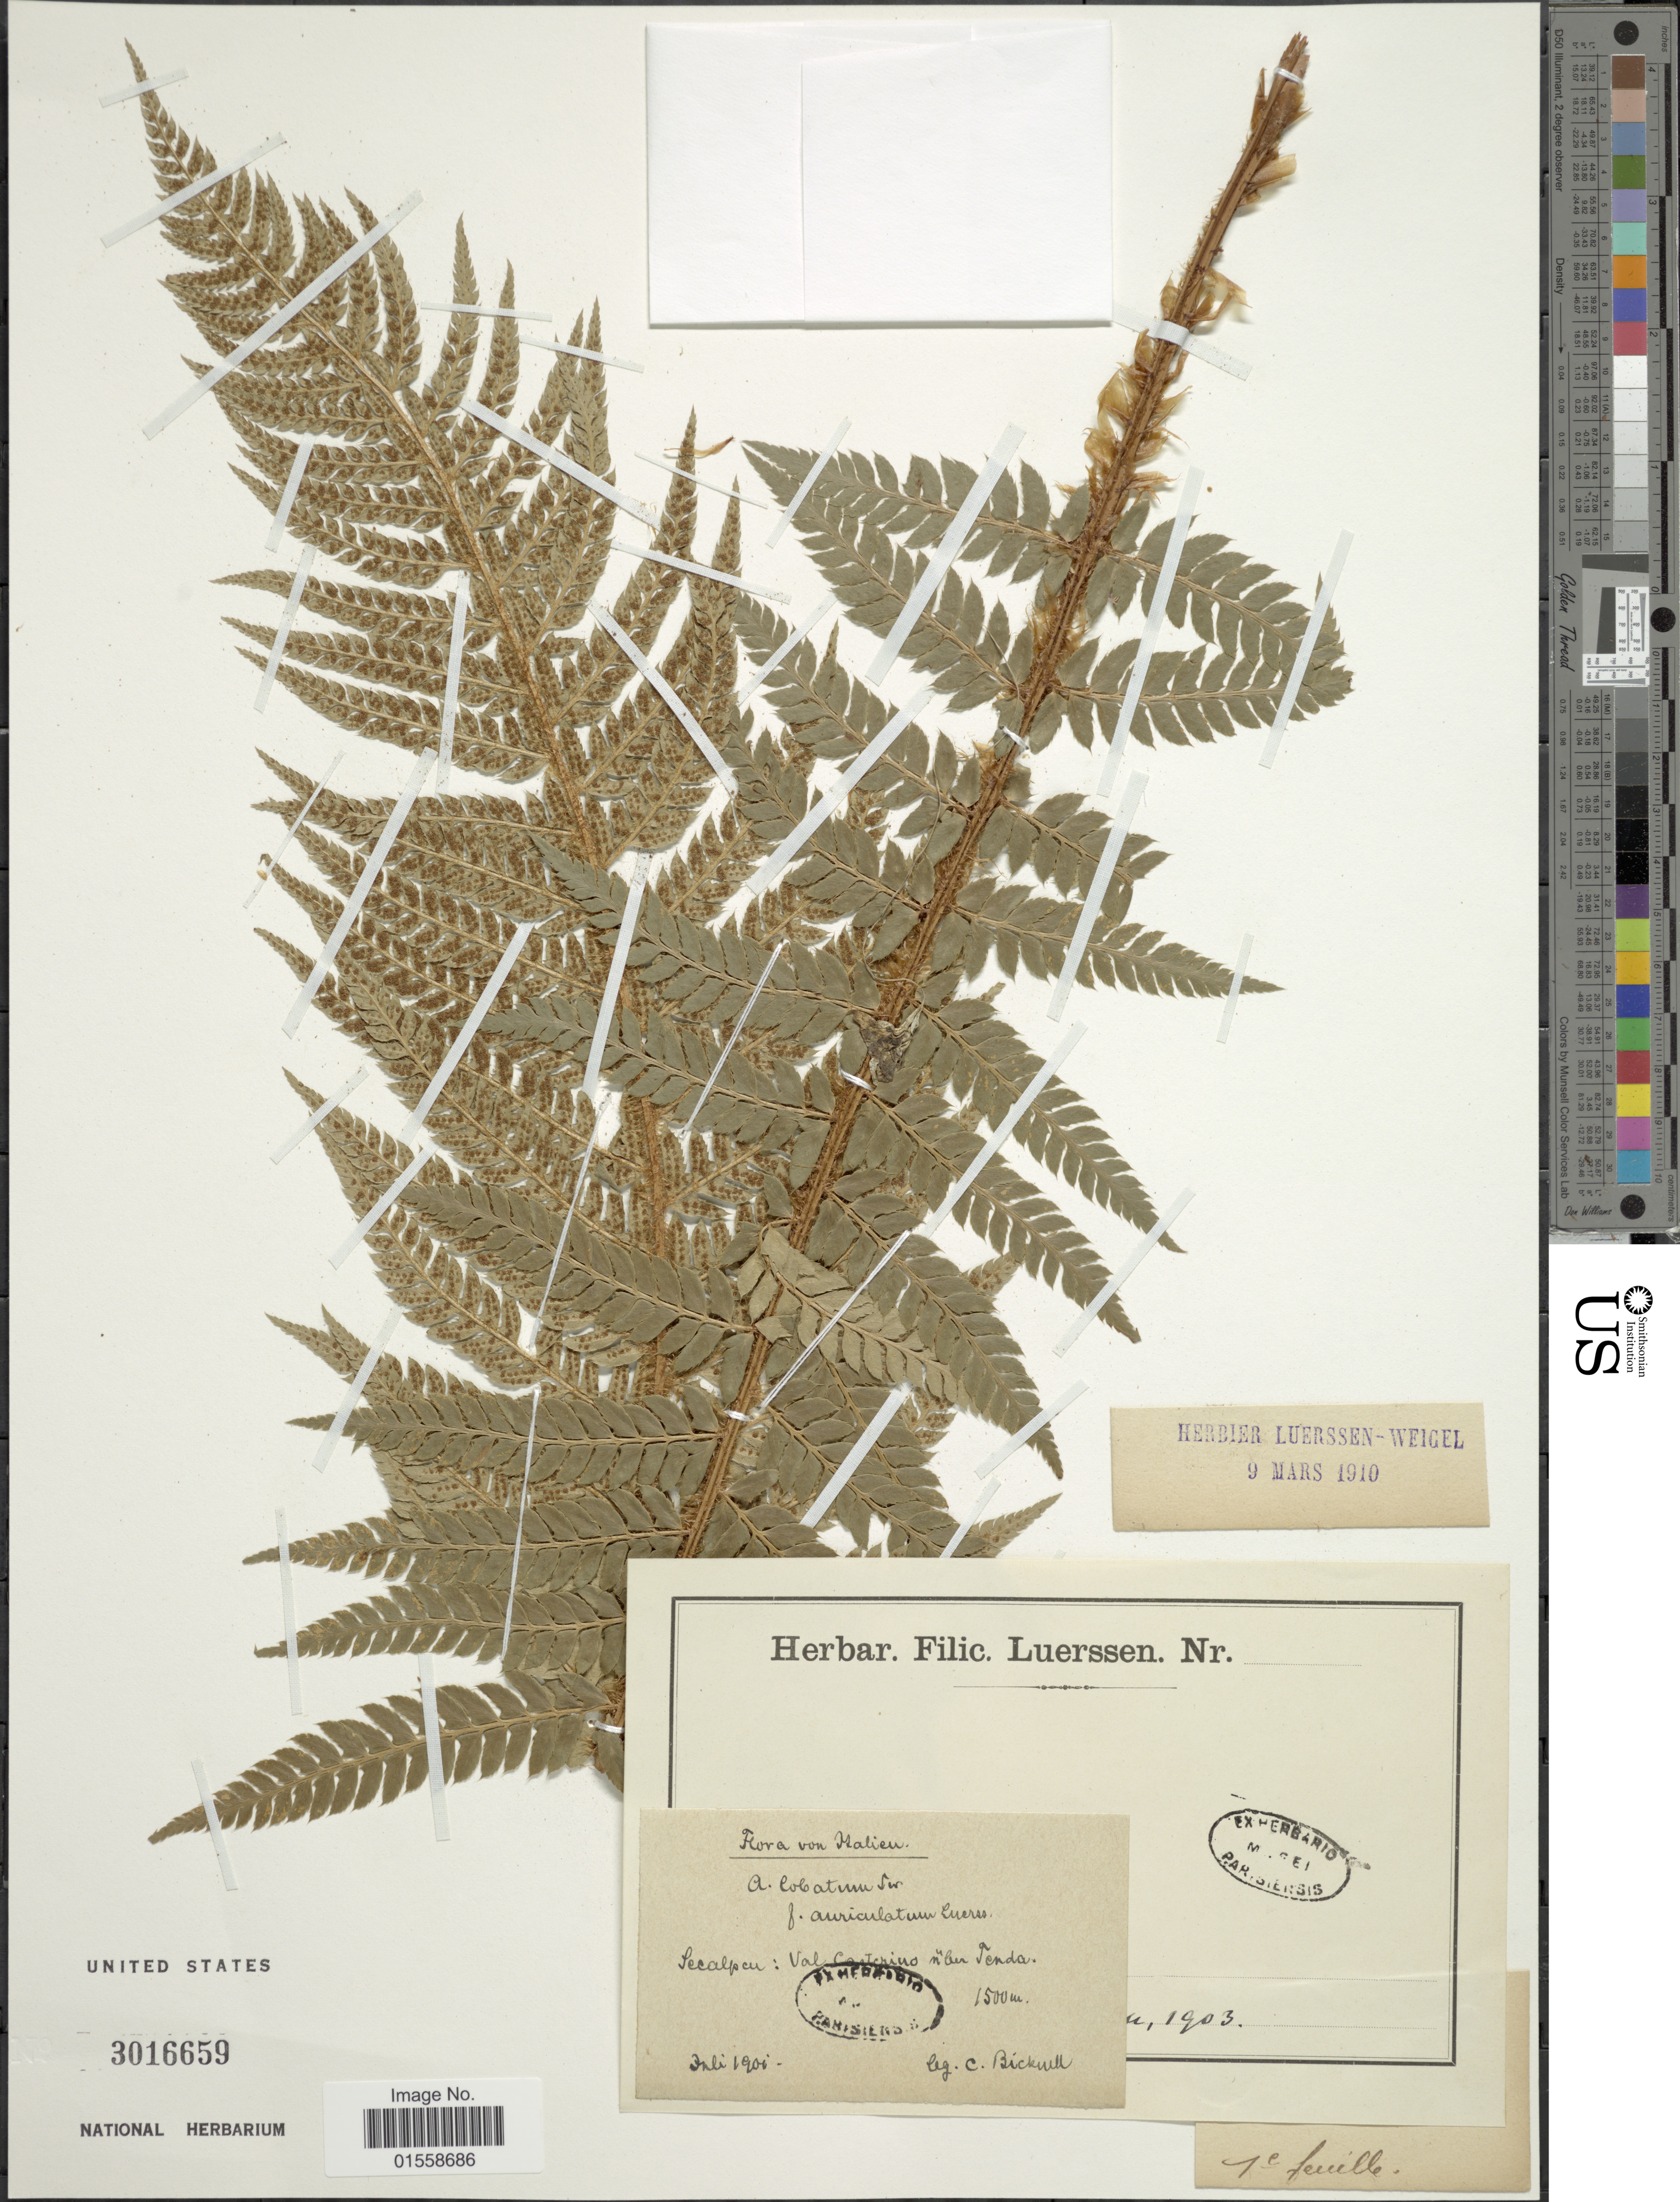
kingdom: Plantae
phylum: Tracheophyta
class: Polypodiopsida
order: Polypodiales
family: Dryopteridaceae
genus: Polystichum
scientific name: Polystichum x bicknellii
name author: (Christ) Hahne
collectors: C. Bicknell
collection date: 1901-07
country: Italy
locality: Italien, Secalpeu: Val Castrino uber Tenda. [interpreted]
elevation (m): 1500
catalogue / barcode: US 3016659